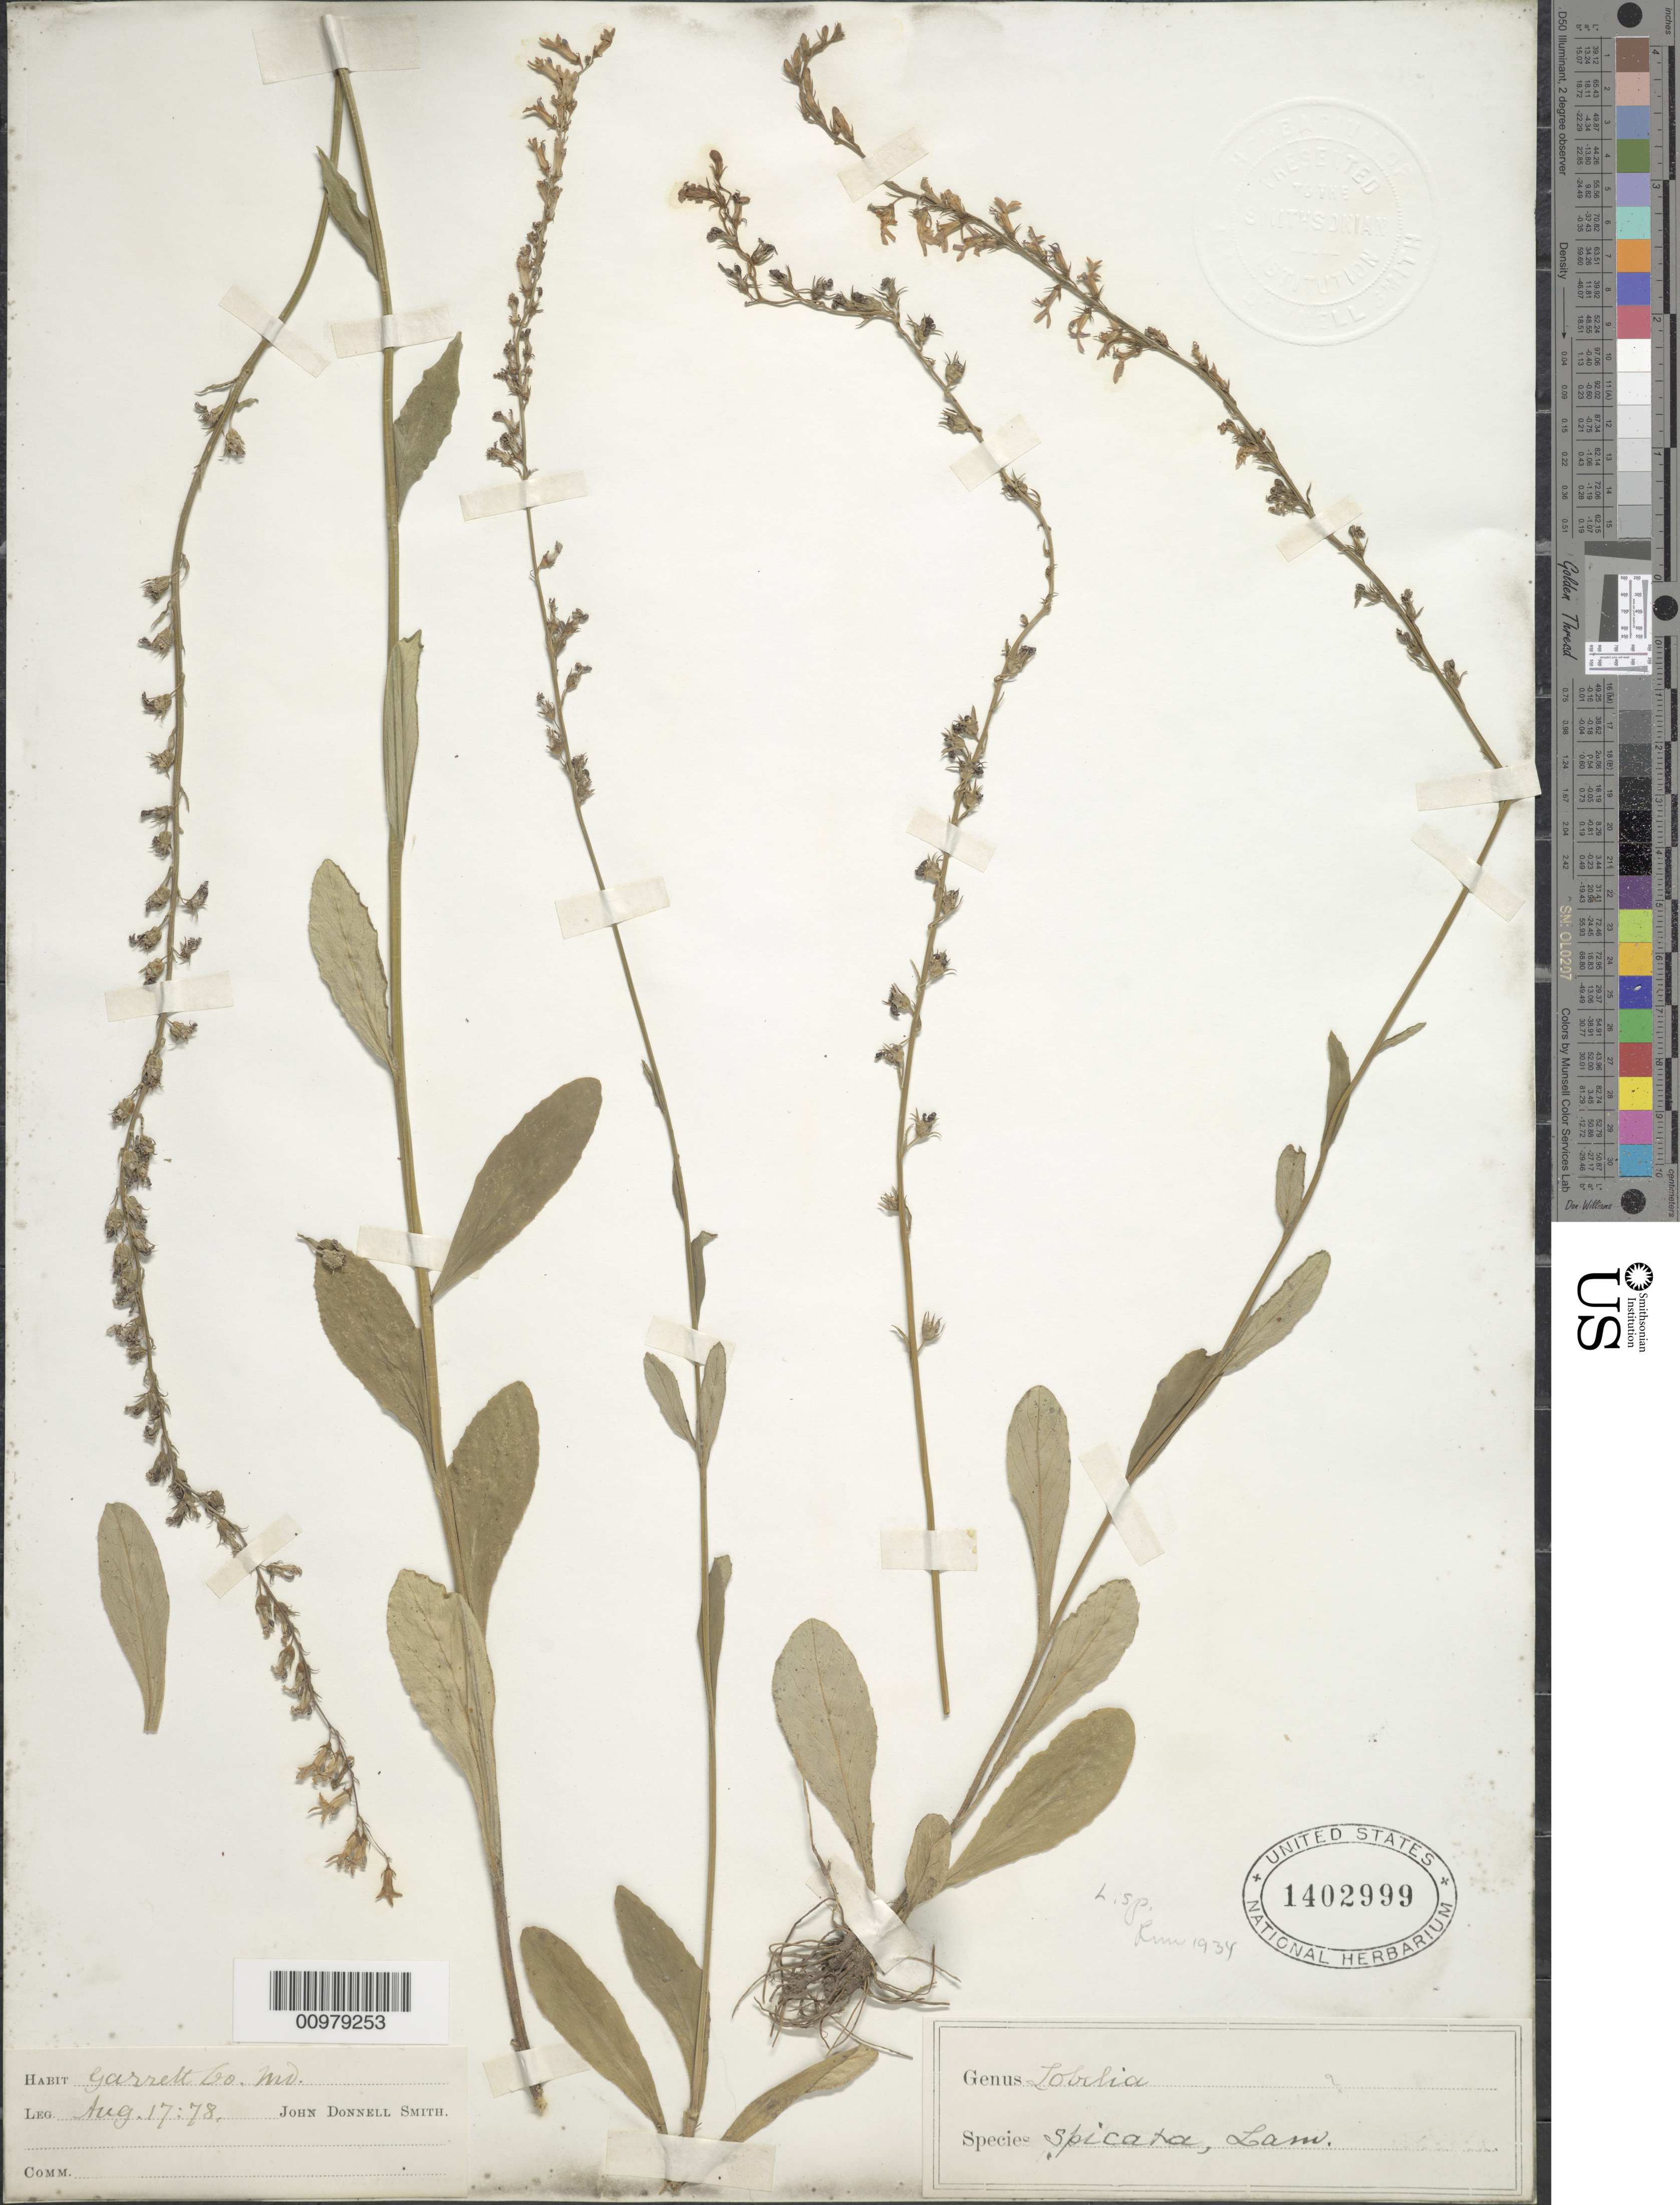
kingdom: Plantae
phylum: Tracheophyta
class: Magnoliopsida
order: Asterales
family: Campanulaceae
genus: Lobelia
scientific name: Lobelia spicata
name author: Lam.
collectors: J. Donnell Smith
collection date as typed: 17 Aug 1878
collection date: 1878-08-17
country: United States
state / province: Maryland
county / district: Garrett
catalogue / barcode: US 1402999